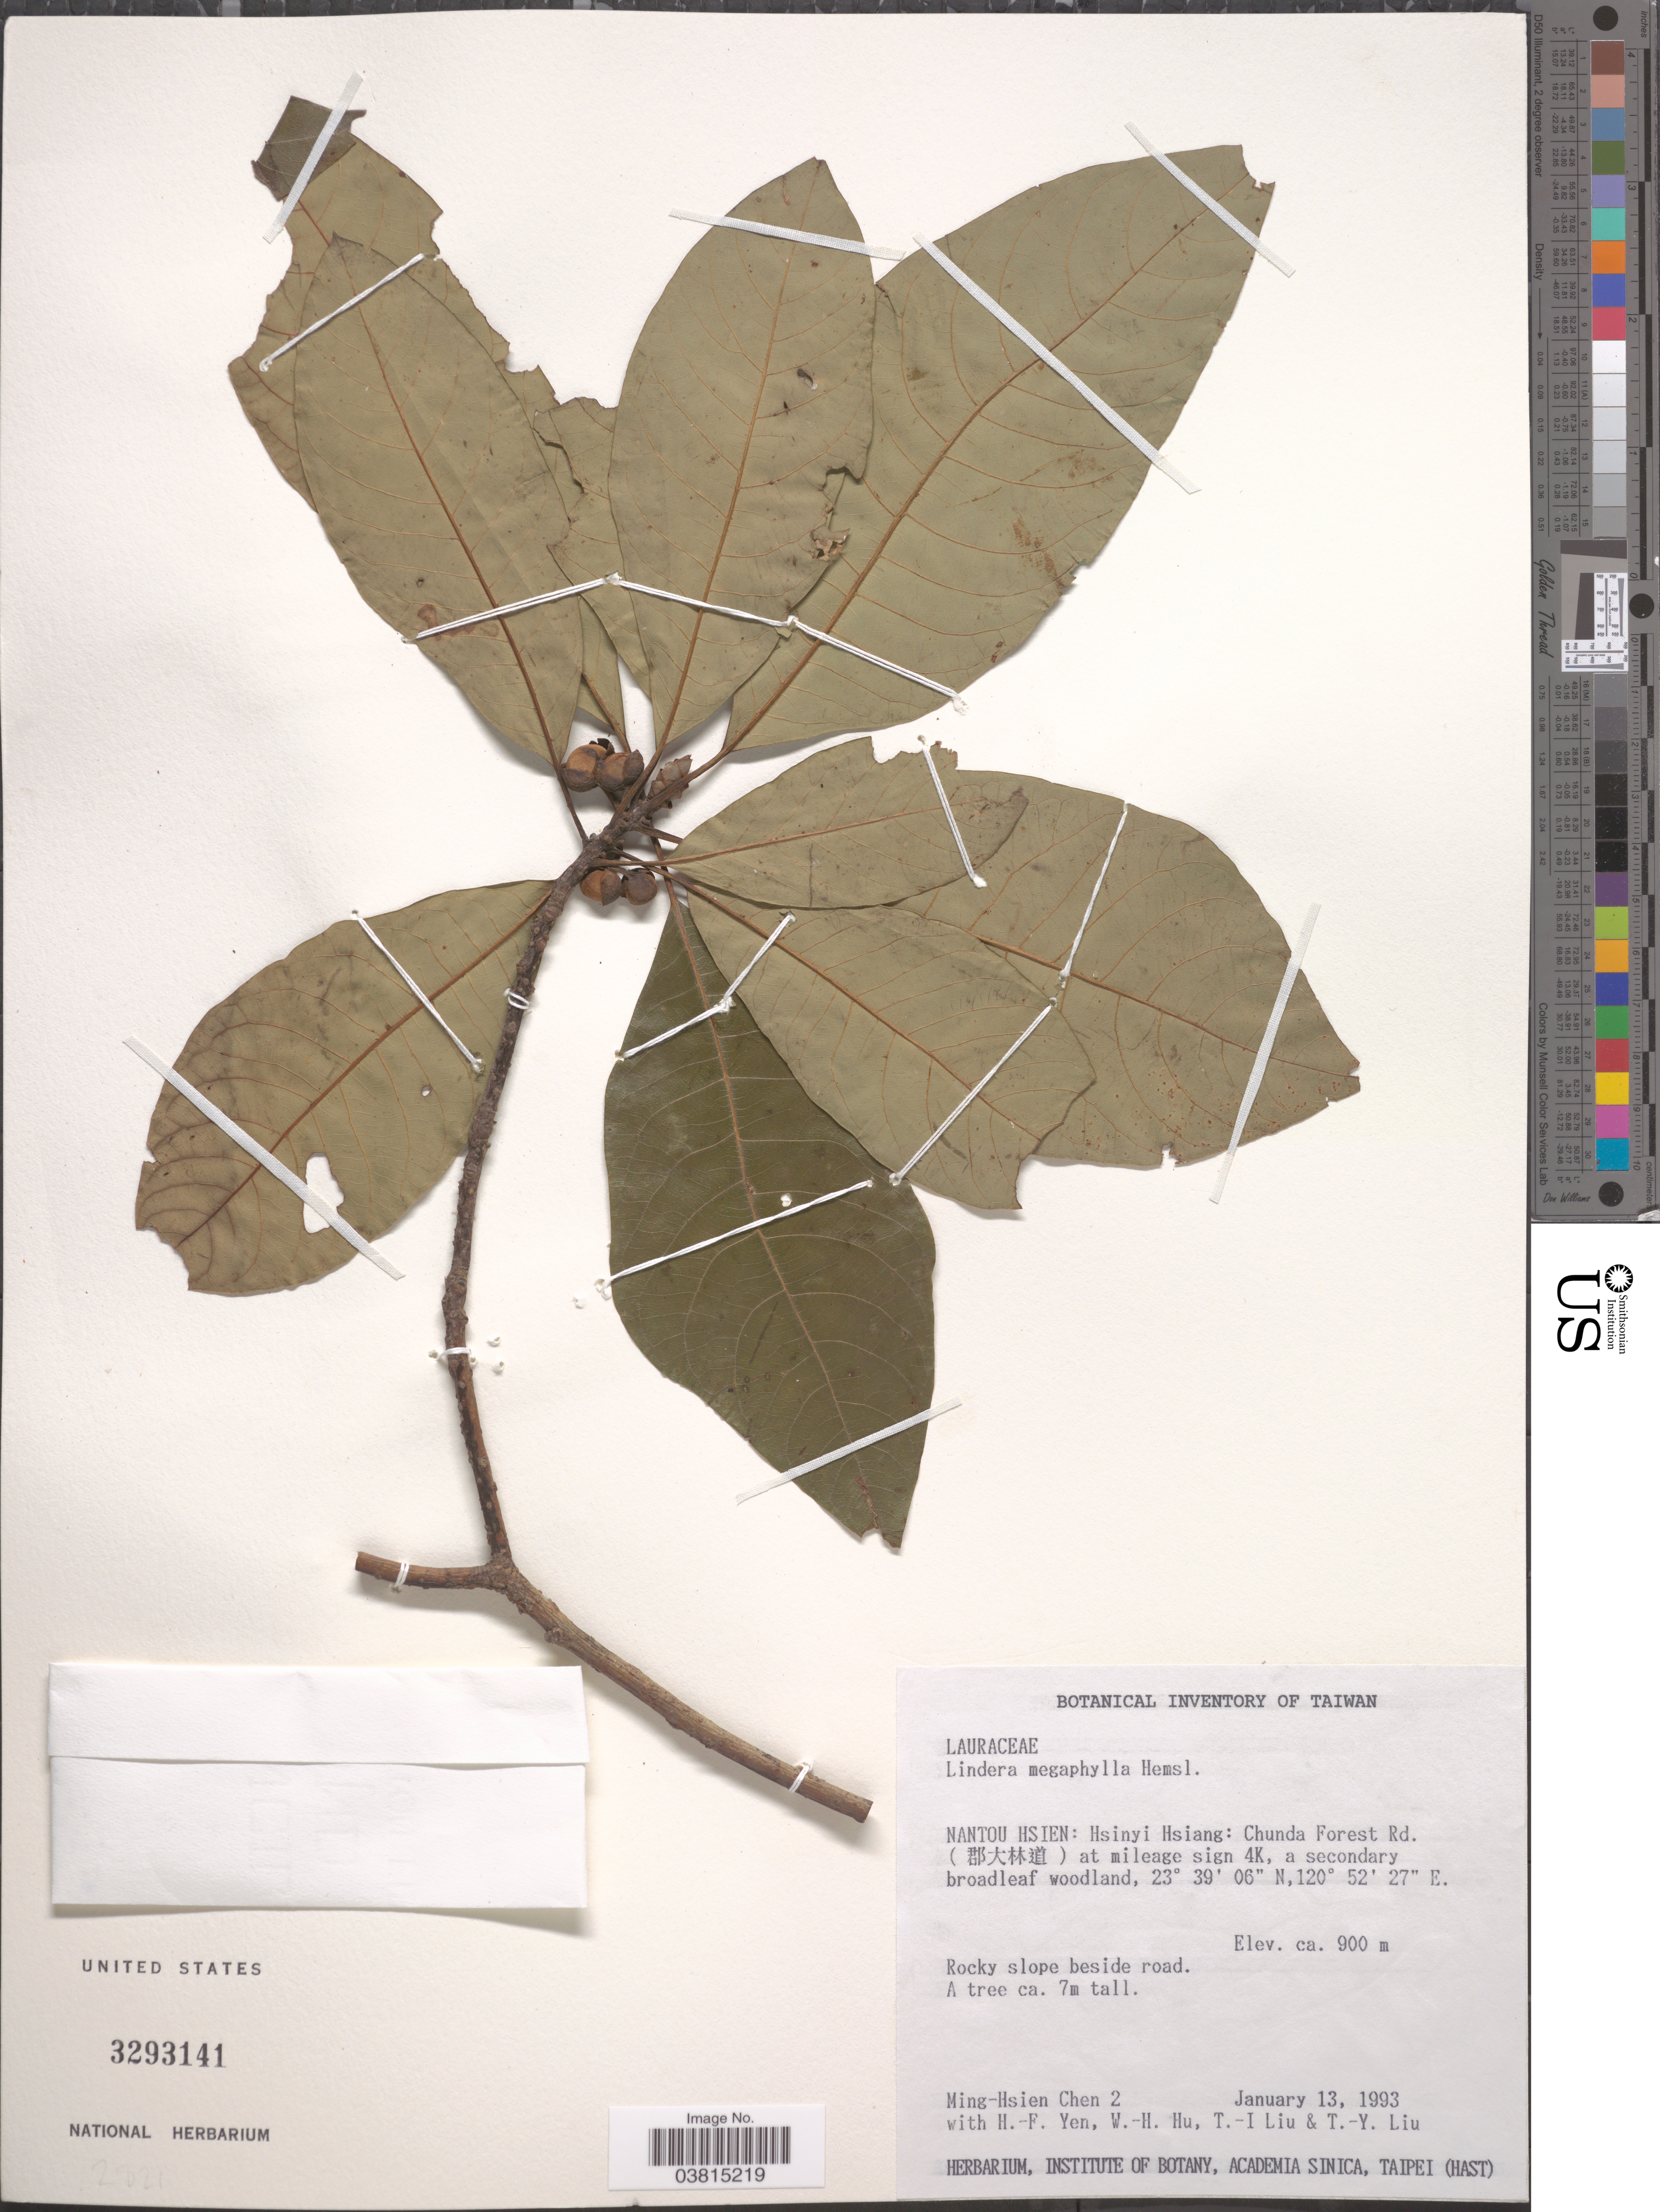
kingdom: Plantae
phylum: Tracheophyta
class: Magnoliopsida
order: Laurales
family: Lauraceae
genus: Lindera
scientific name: Lindera megaphylla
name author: Hemsl.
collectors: M. H. Chen, H. Yen, W. H. Hu, T. I. Liu & T. Y. Liu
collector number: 2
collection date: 1993-01-13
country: Taiwan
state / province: Nantou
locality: Nantou Hsien: Hsinyi Hsiang: Chunda Forest Rd. (X) at mileage sing 4K.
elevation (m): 900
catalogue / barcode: US 3293141